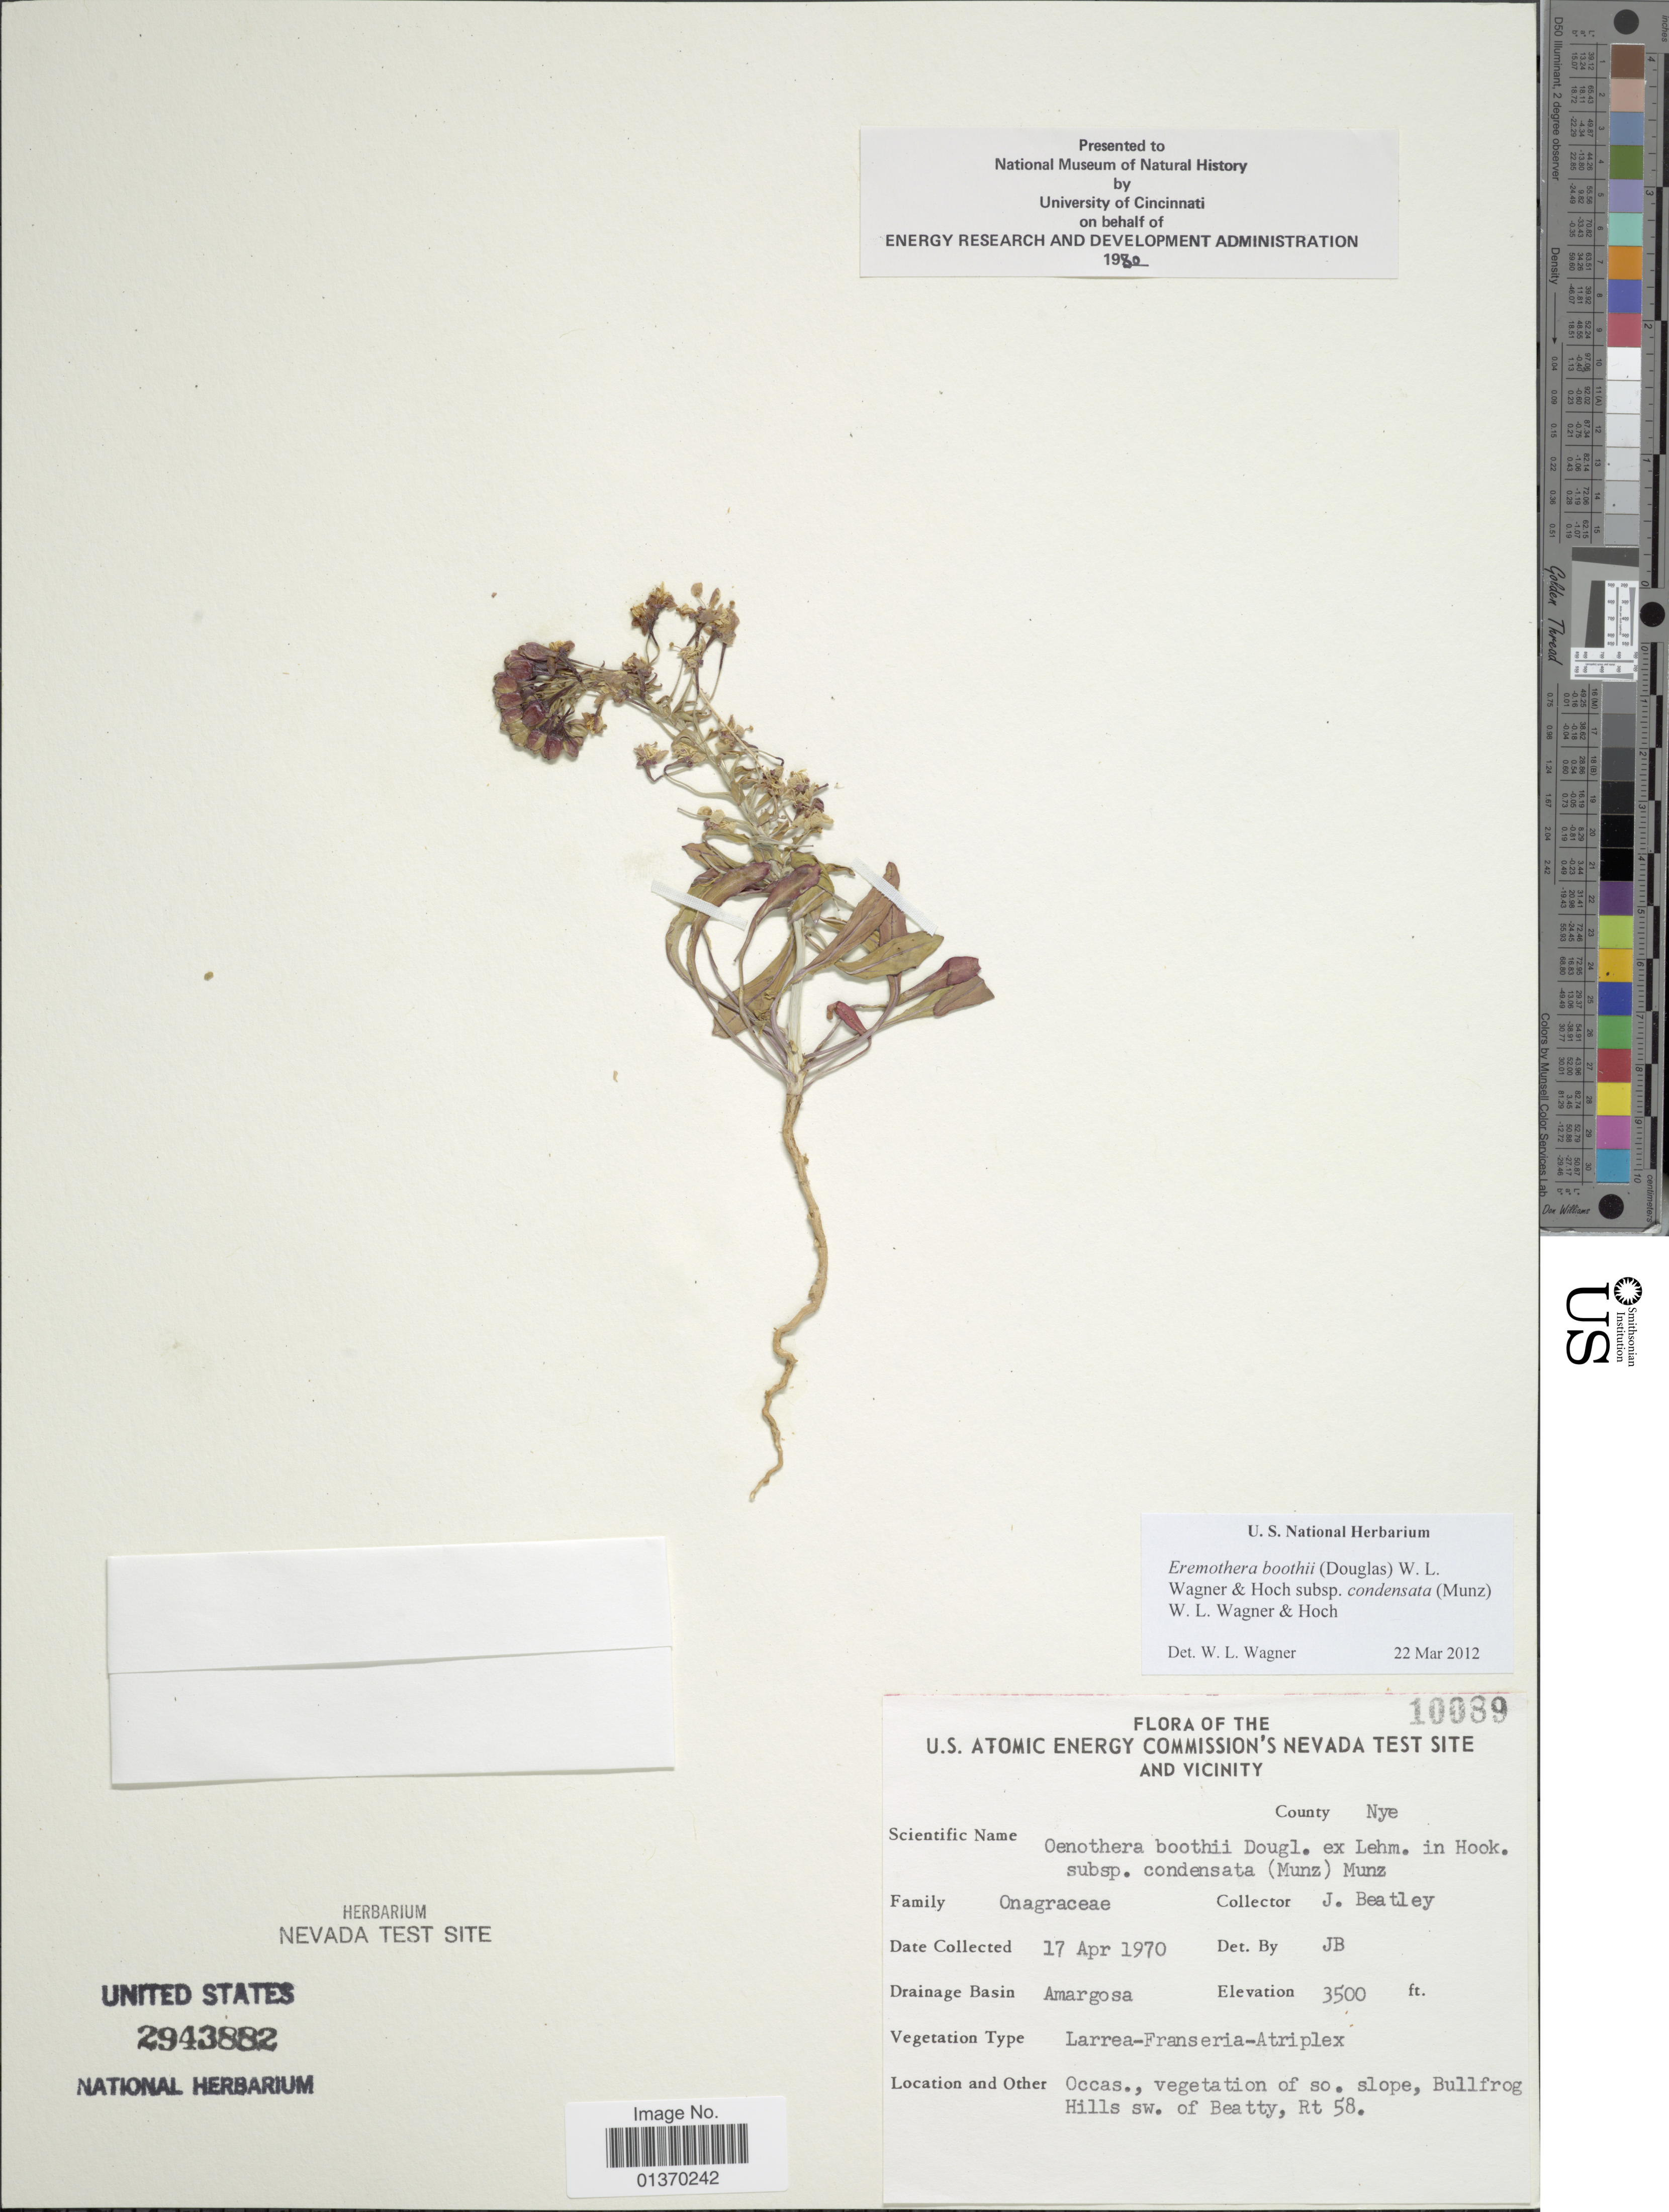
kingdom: Plantae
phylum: Tracheophyta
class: Magnoliopsida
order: Myrtales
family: Onagraceae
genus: Eremothera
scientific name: Eremothera boothii subsp. condensata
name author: (Munz) W.L. Wagner & Hoch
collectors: J. C. Beatley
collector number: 10089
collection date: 1970-04-17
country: United States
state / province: Nevada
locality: U. S. Atomic Energy Commission's Nevada Test Site and Vicinity, Occas., vegetation of so. slope, Bullfrog Hills sw. of Beatty, Rt 58. County Nye.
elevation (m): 1067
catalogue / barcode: US 2943882